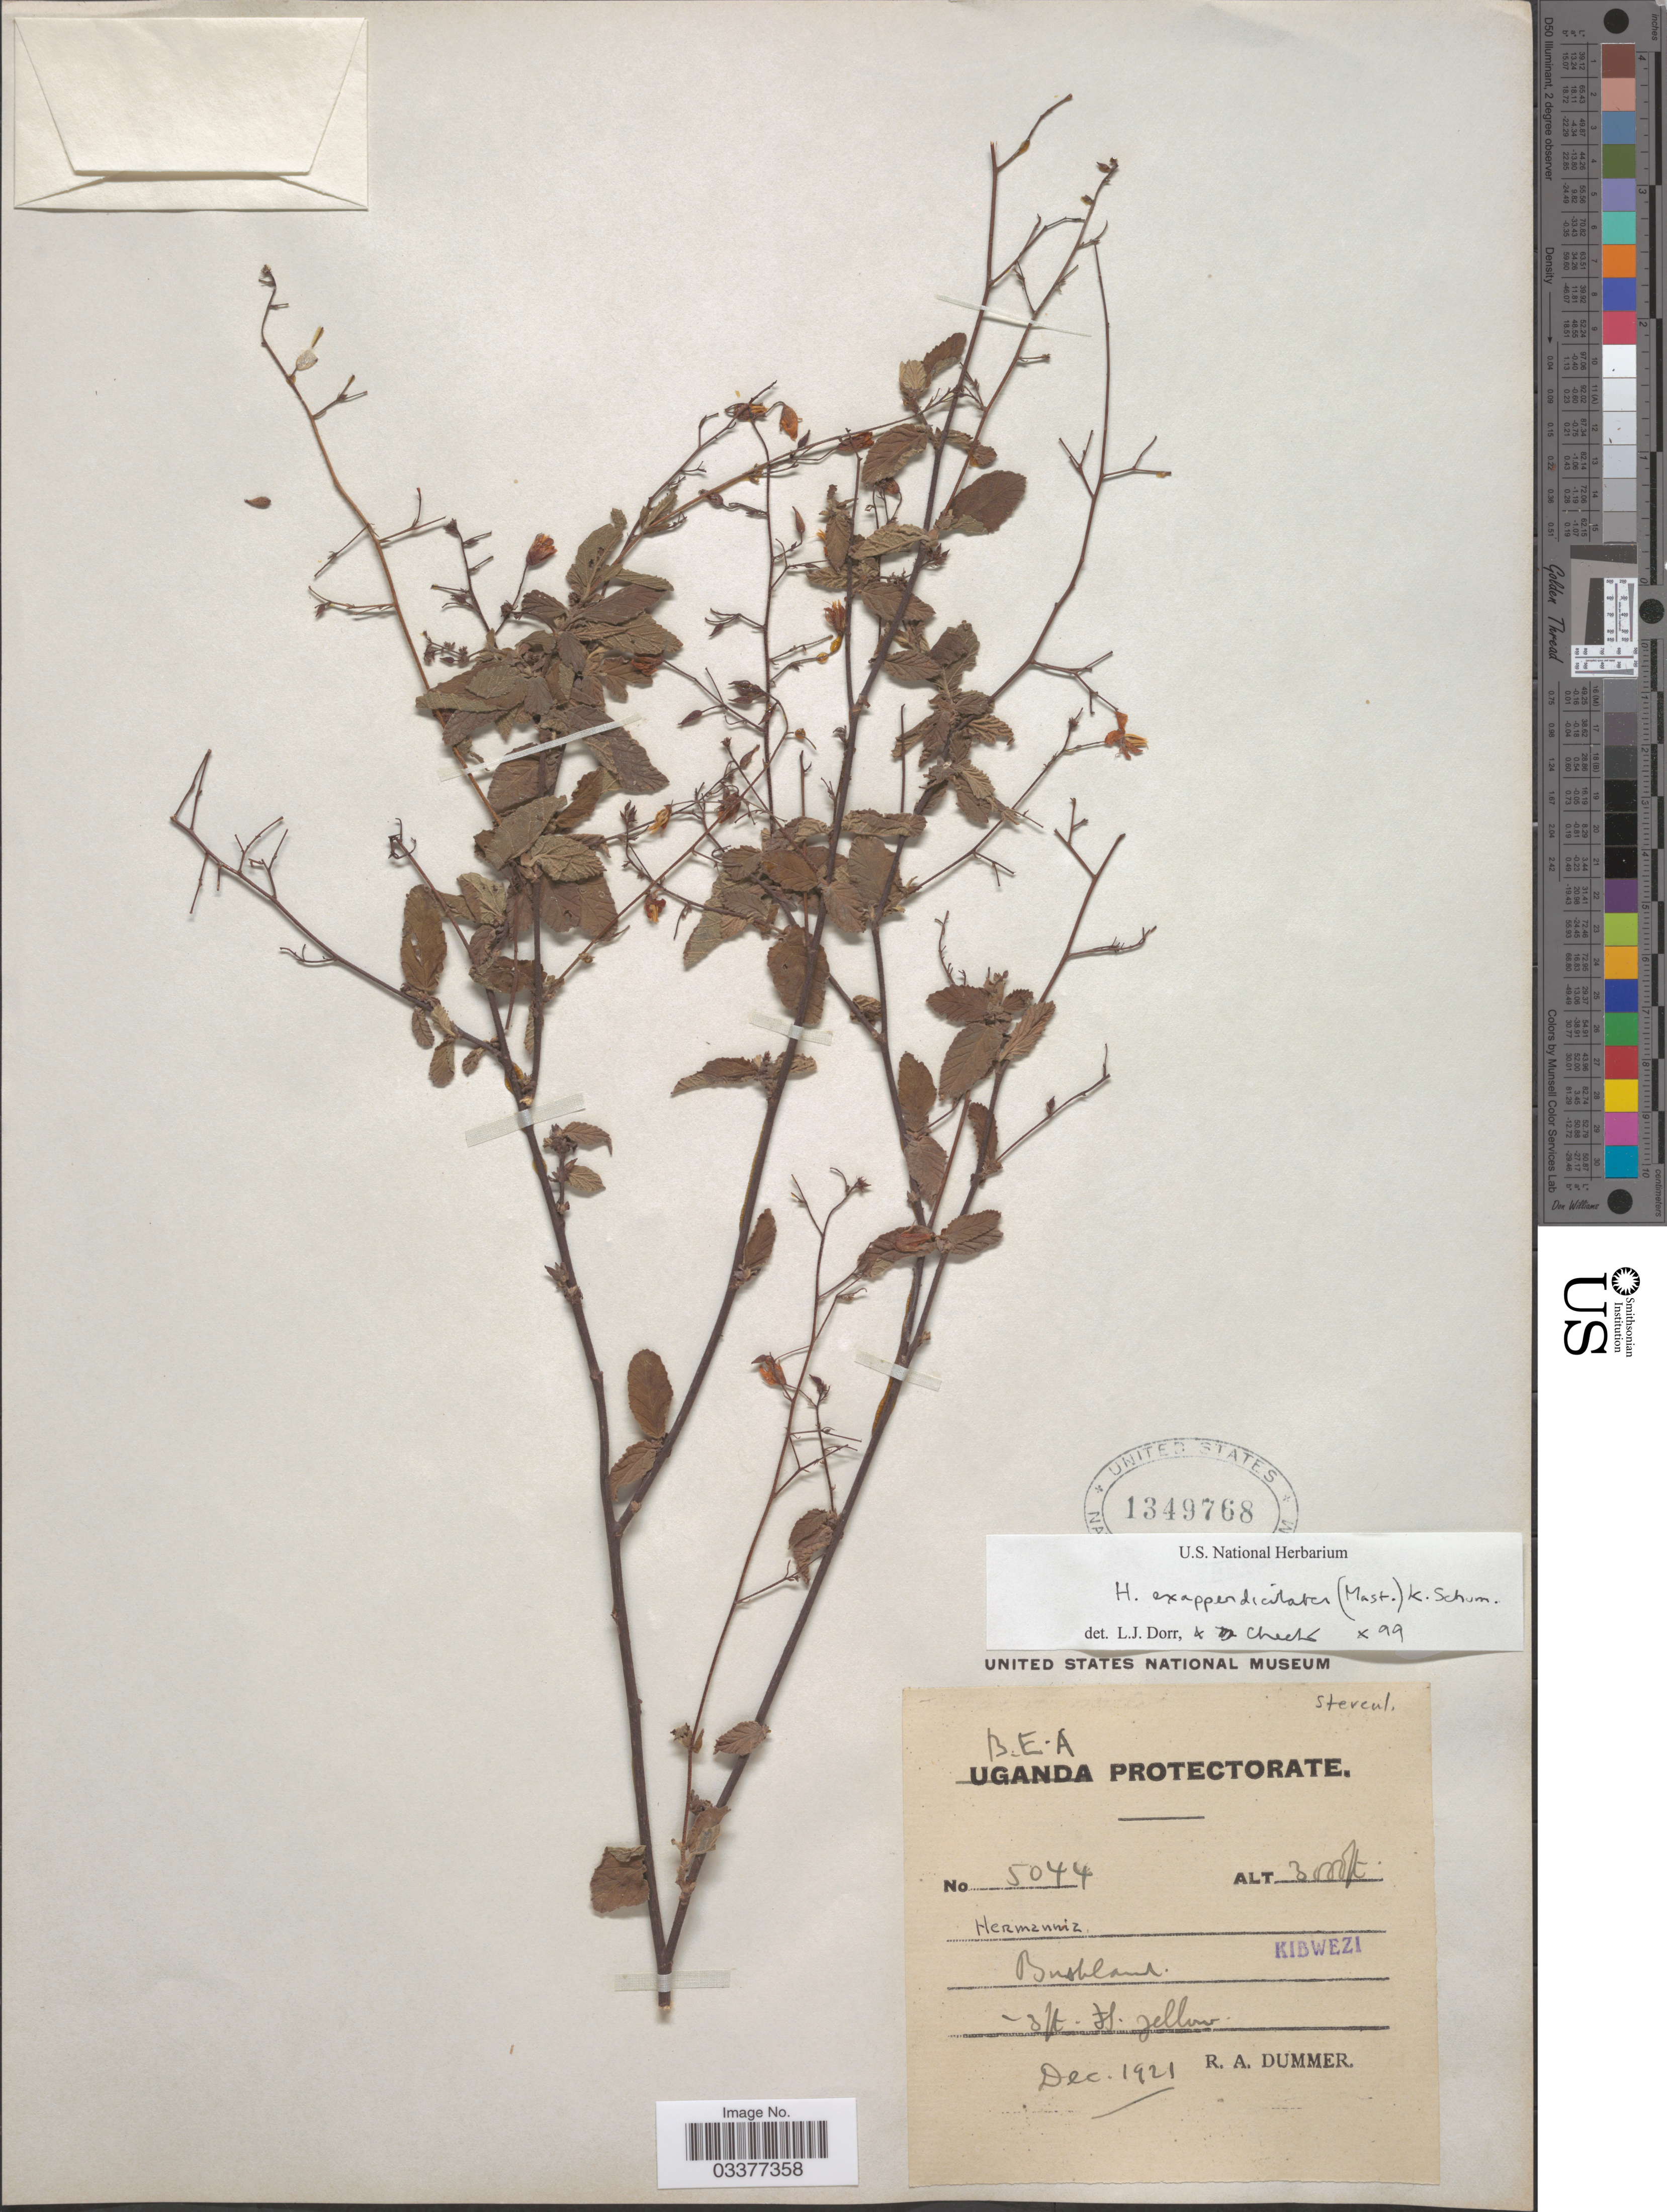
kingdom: Plantae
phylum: Tracheophyta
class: Magnoliopsida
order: Malvales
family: Malvaceae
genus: Hermannia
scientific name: Hermannia exappendiculata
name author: (Mast.) K. Schum.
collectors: R. Dümmer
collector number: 5044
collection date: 1921-12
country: Kenya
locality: B.E.A. Protectorate. Bushland. Kibwezi.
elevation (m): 914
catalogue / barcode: US 1349768